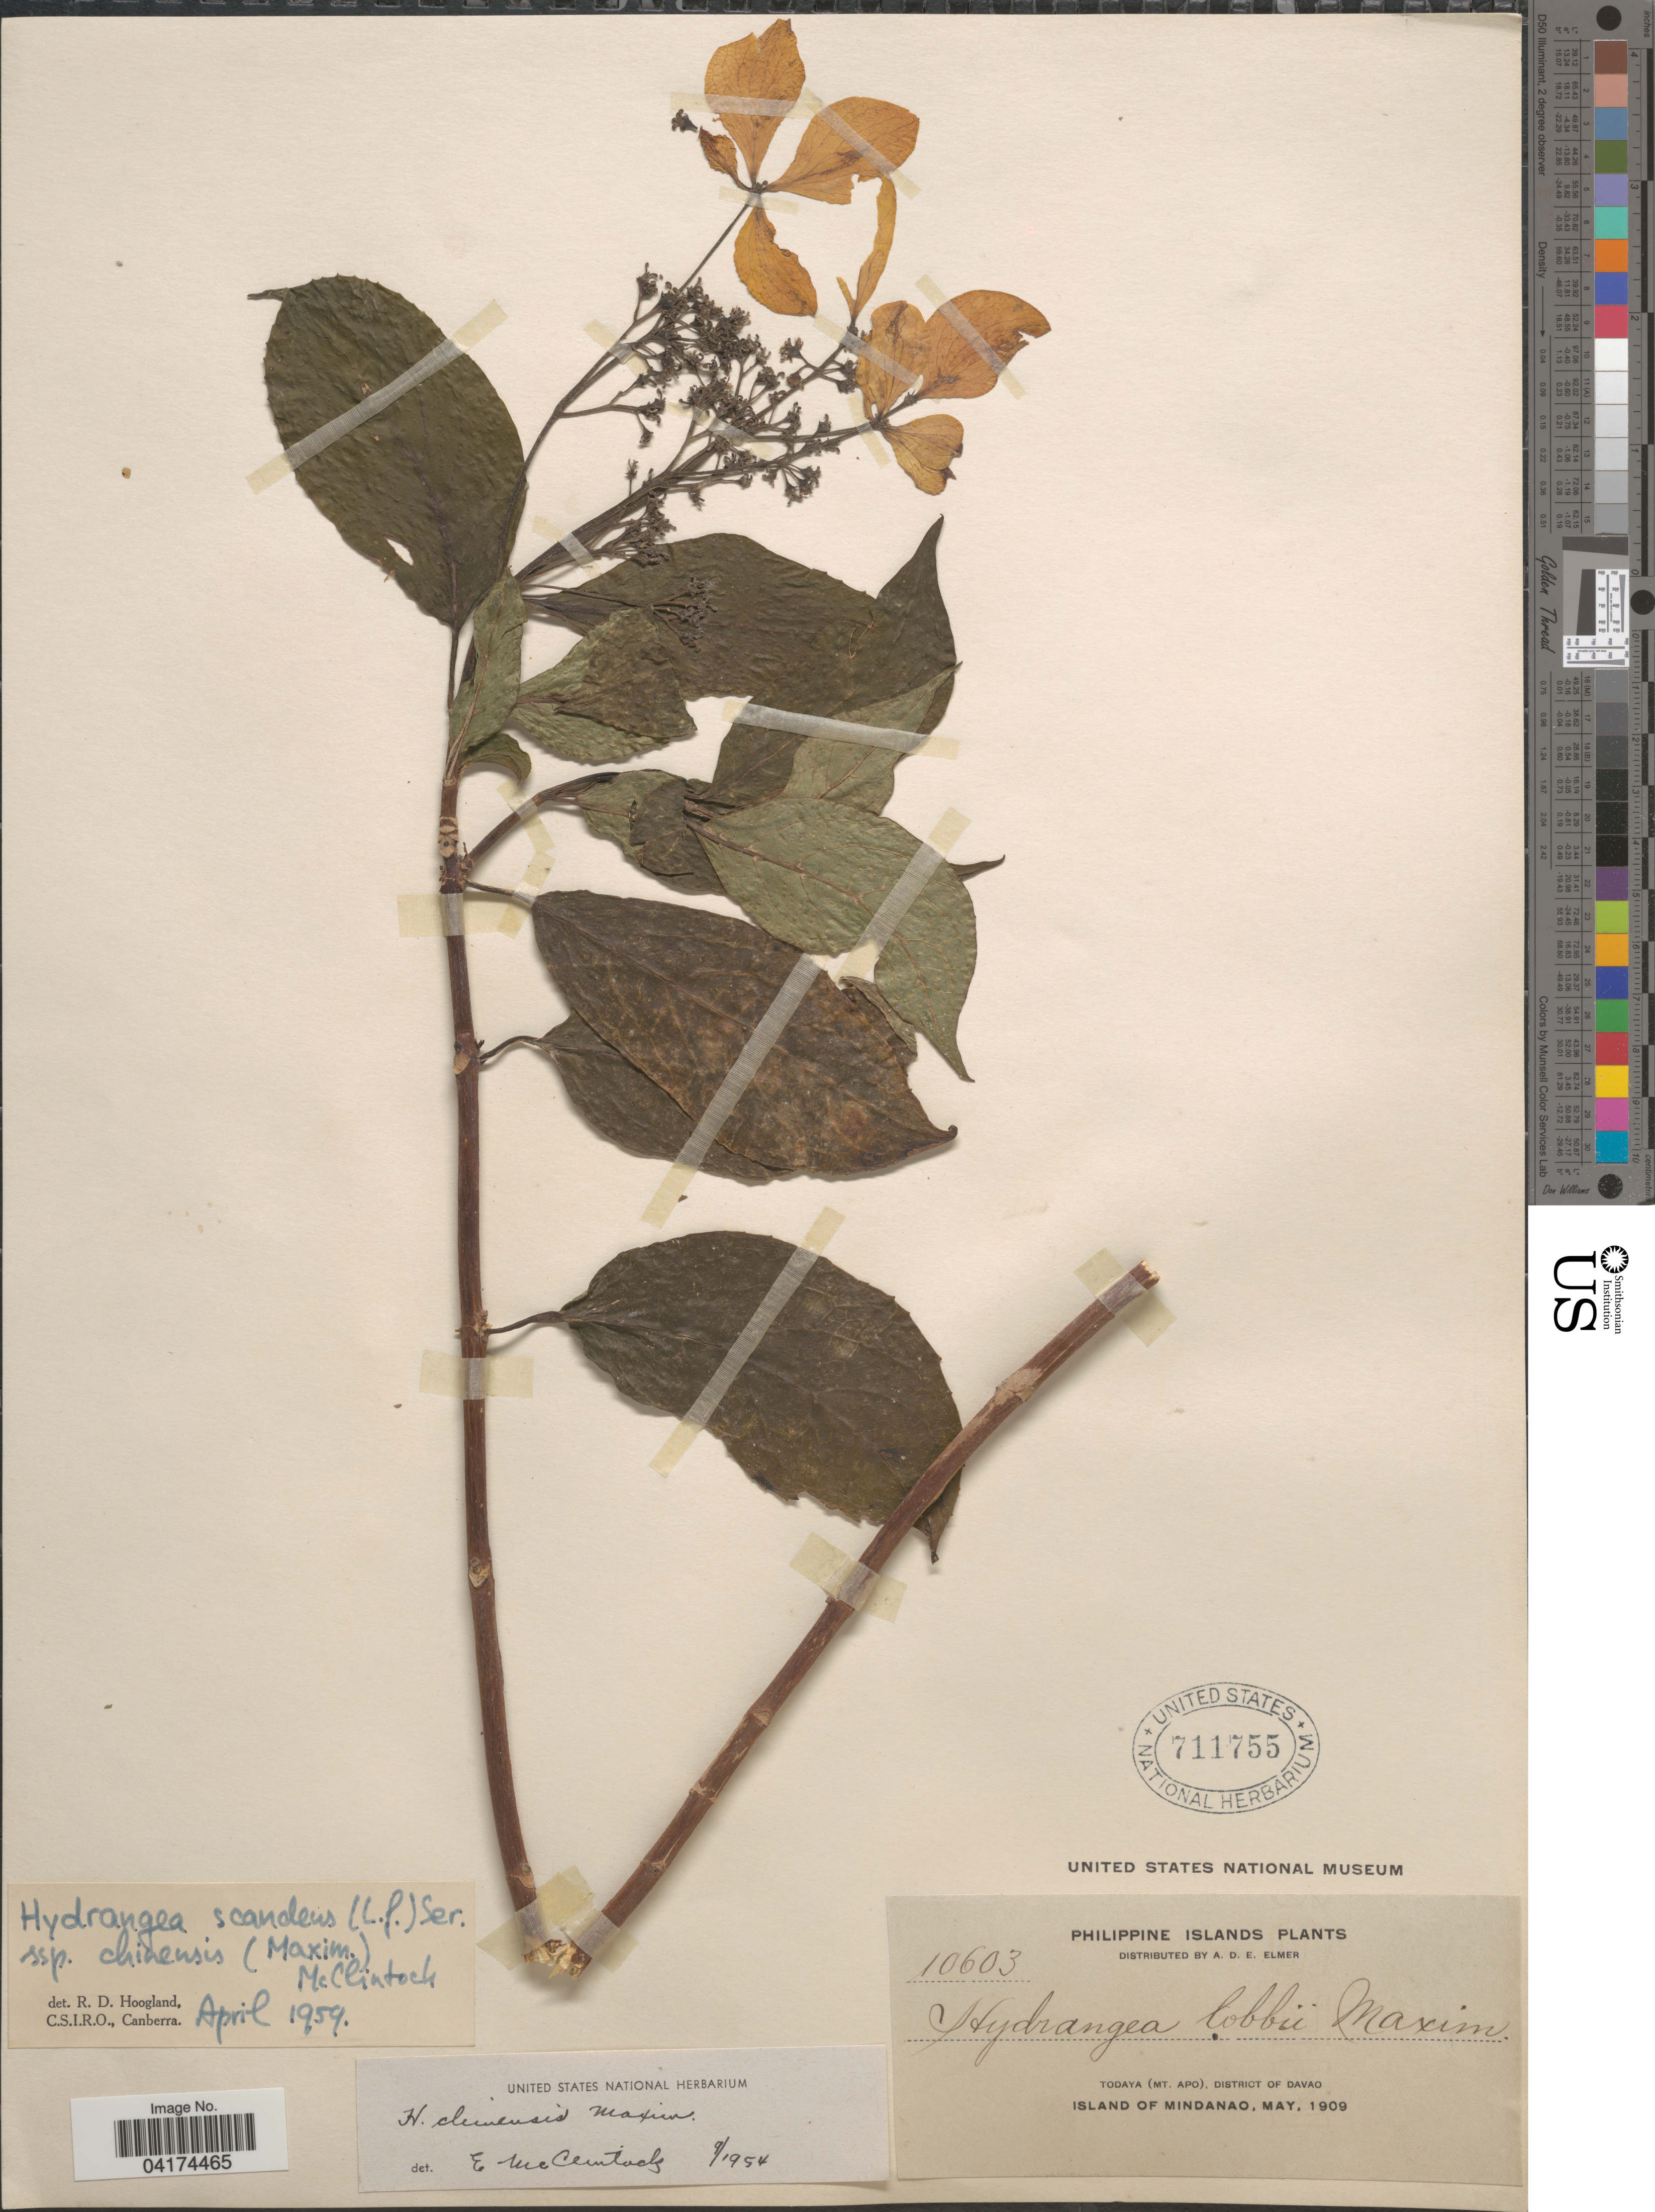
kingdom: Plantae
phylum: Tracheophyta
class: Magnoliopsida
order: Cornales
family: Hydrangeaceae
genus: Hydrangea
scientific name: Hydrangea scandens subsp. chinensis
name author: (Maxim.) E. M. McClint.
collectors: A. D. E. Elmer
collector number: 10603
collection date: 1909-05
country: Philippines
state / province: Davao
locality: Philippine Islands. Todaya (Mt. Apo), District of Davao. Island of Mindanao.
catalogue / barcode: US 711755